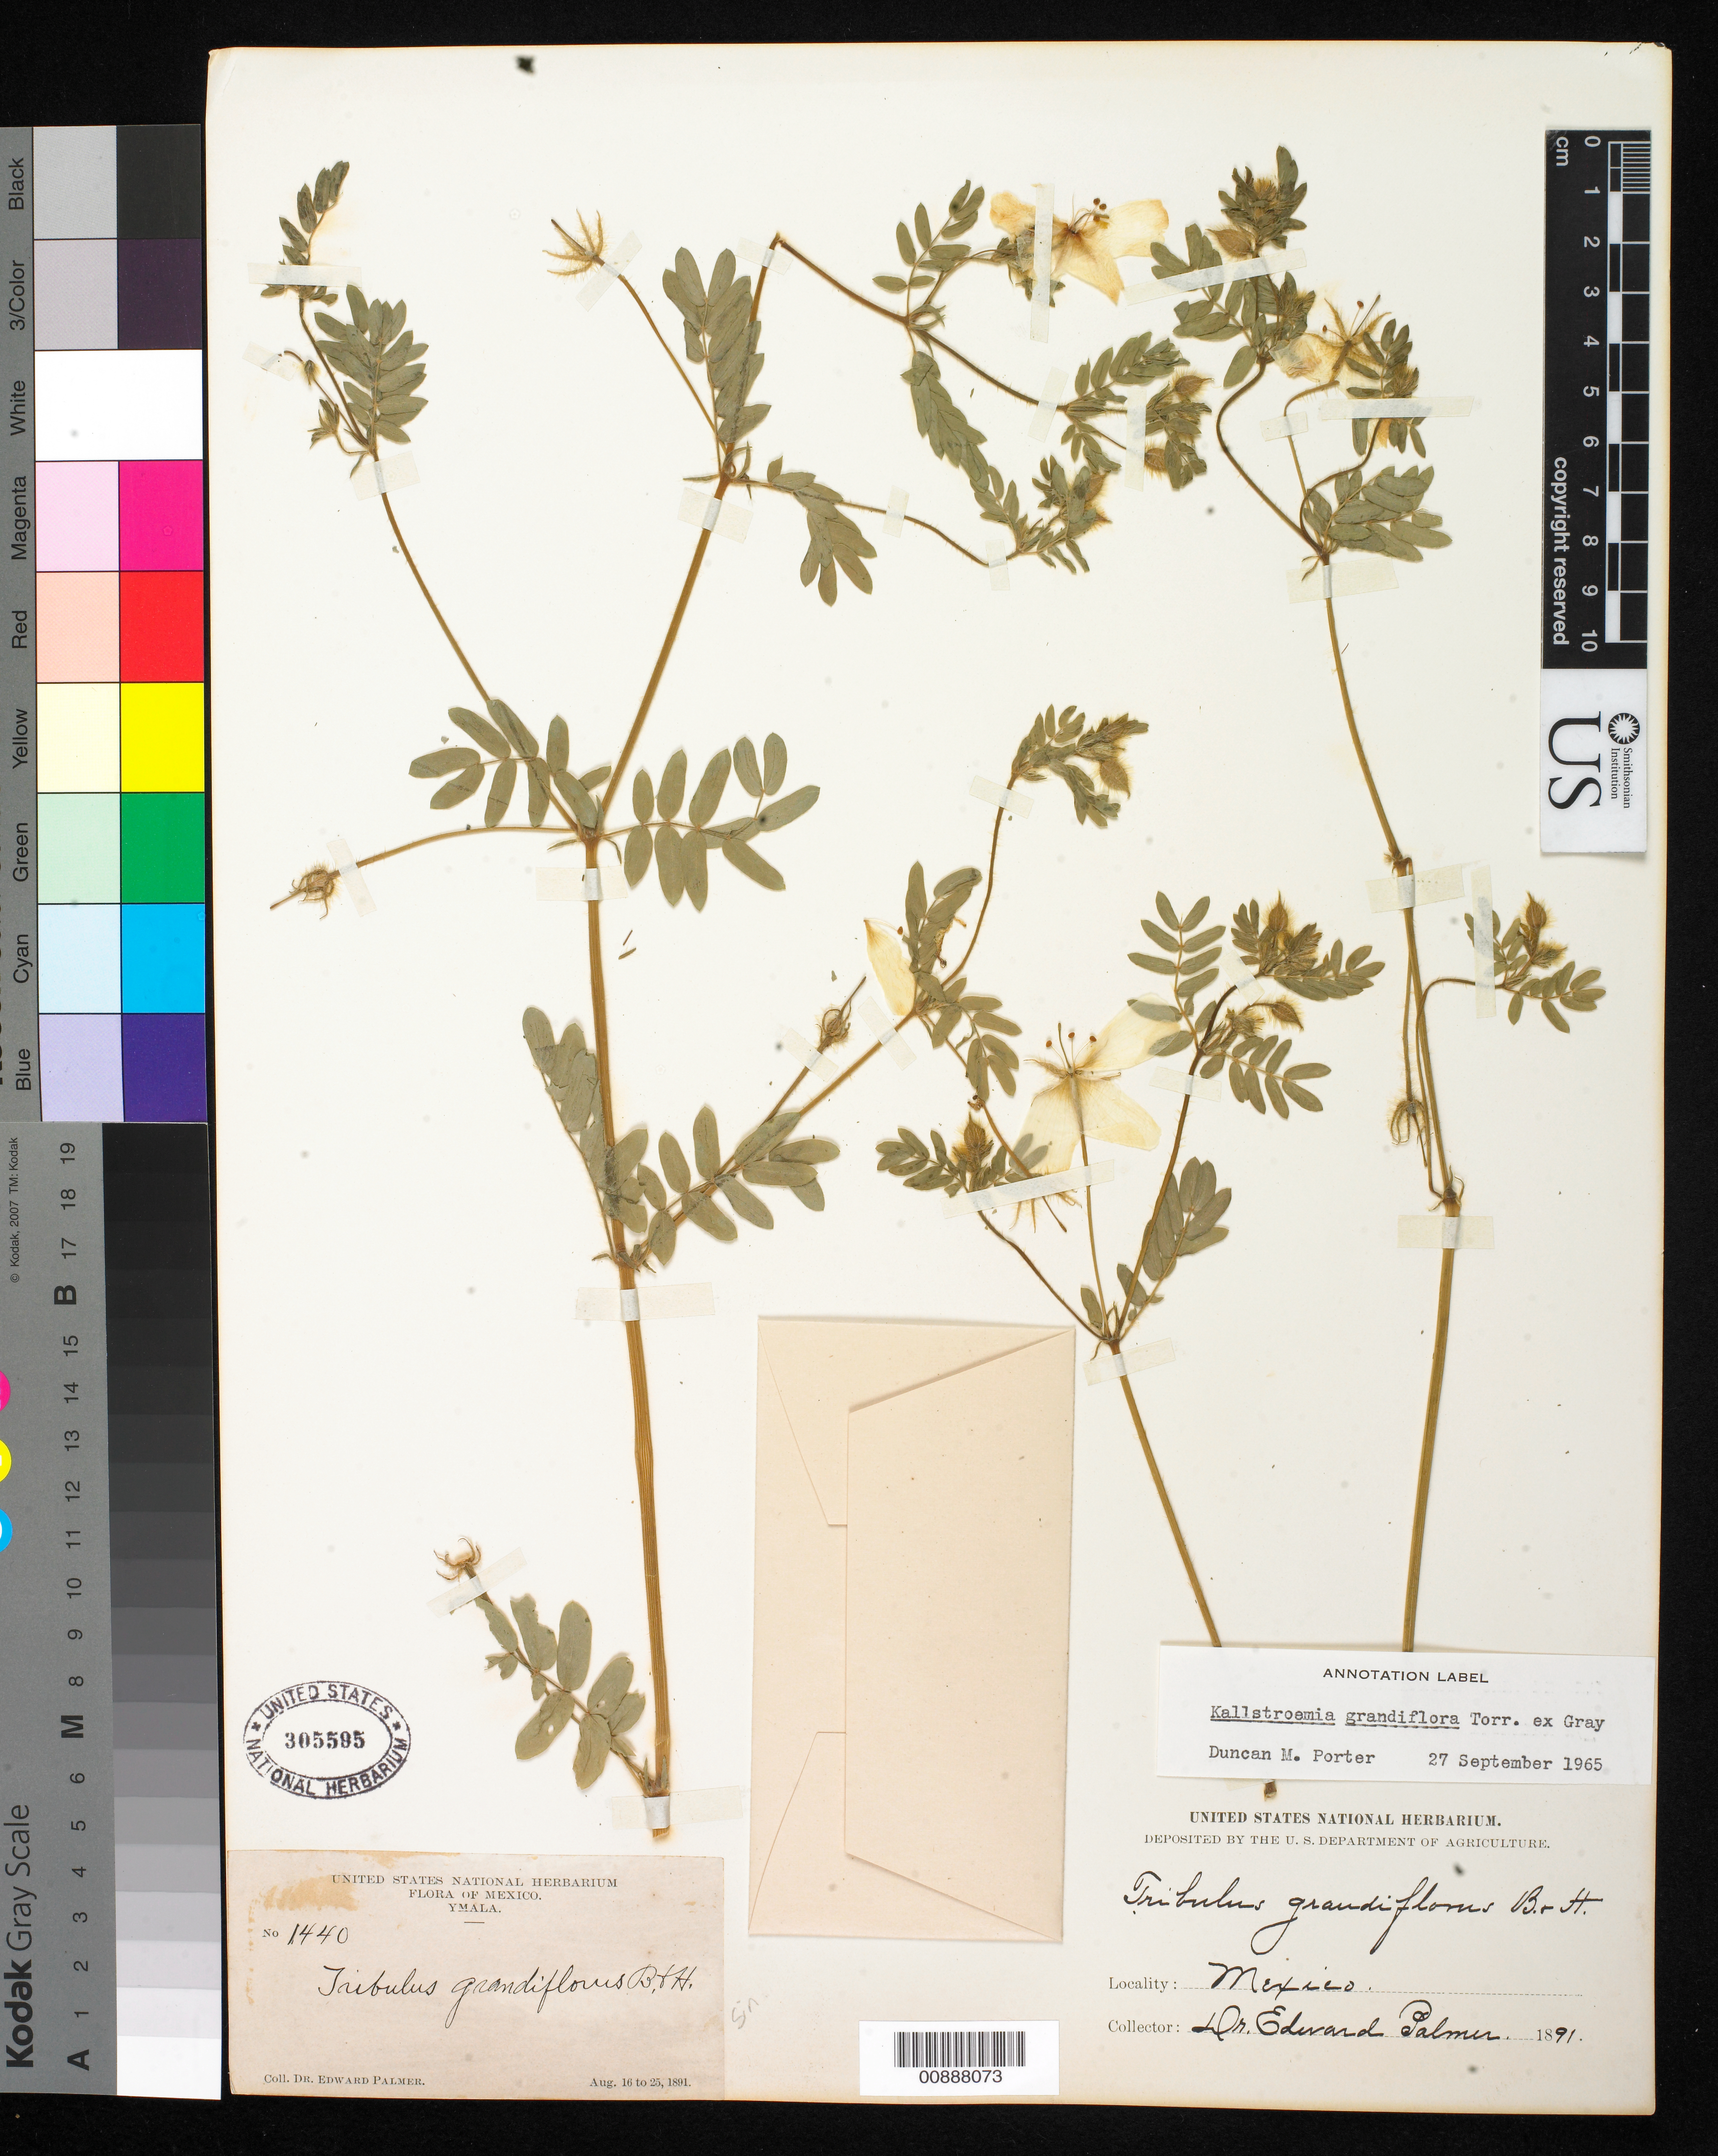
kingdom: Plantae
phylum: Tracheophyta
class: Magnoliopsida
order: Zygophyllales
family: Zygophyllaceae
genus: Kallstroemia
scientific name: Kallstroemia grandiflora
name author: Torr. ex A. Gray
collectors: E. Palmer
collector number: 1440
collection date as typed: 16 Aug 1891 to 25 Aug 1891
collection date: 1891-08-16/1891-08-25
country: Mexico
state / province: Sinaloa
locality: Ymala, Sinaloa.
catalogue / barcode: US 305595